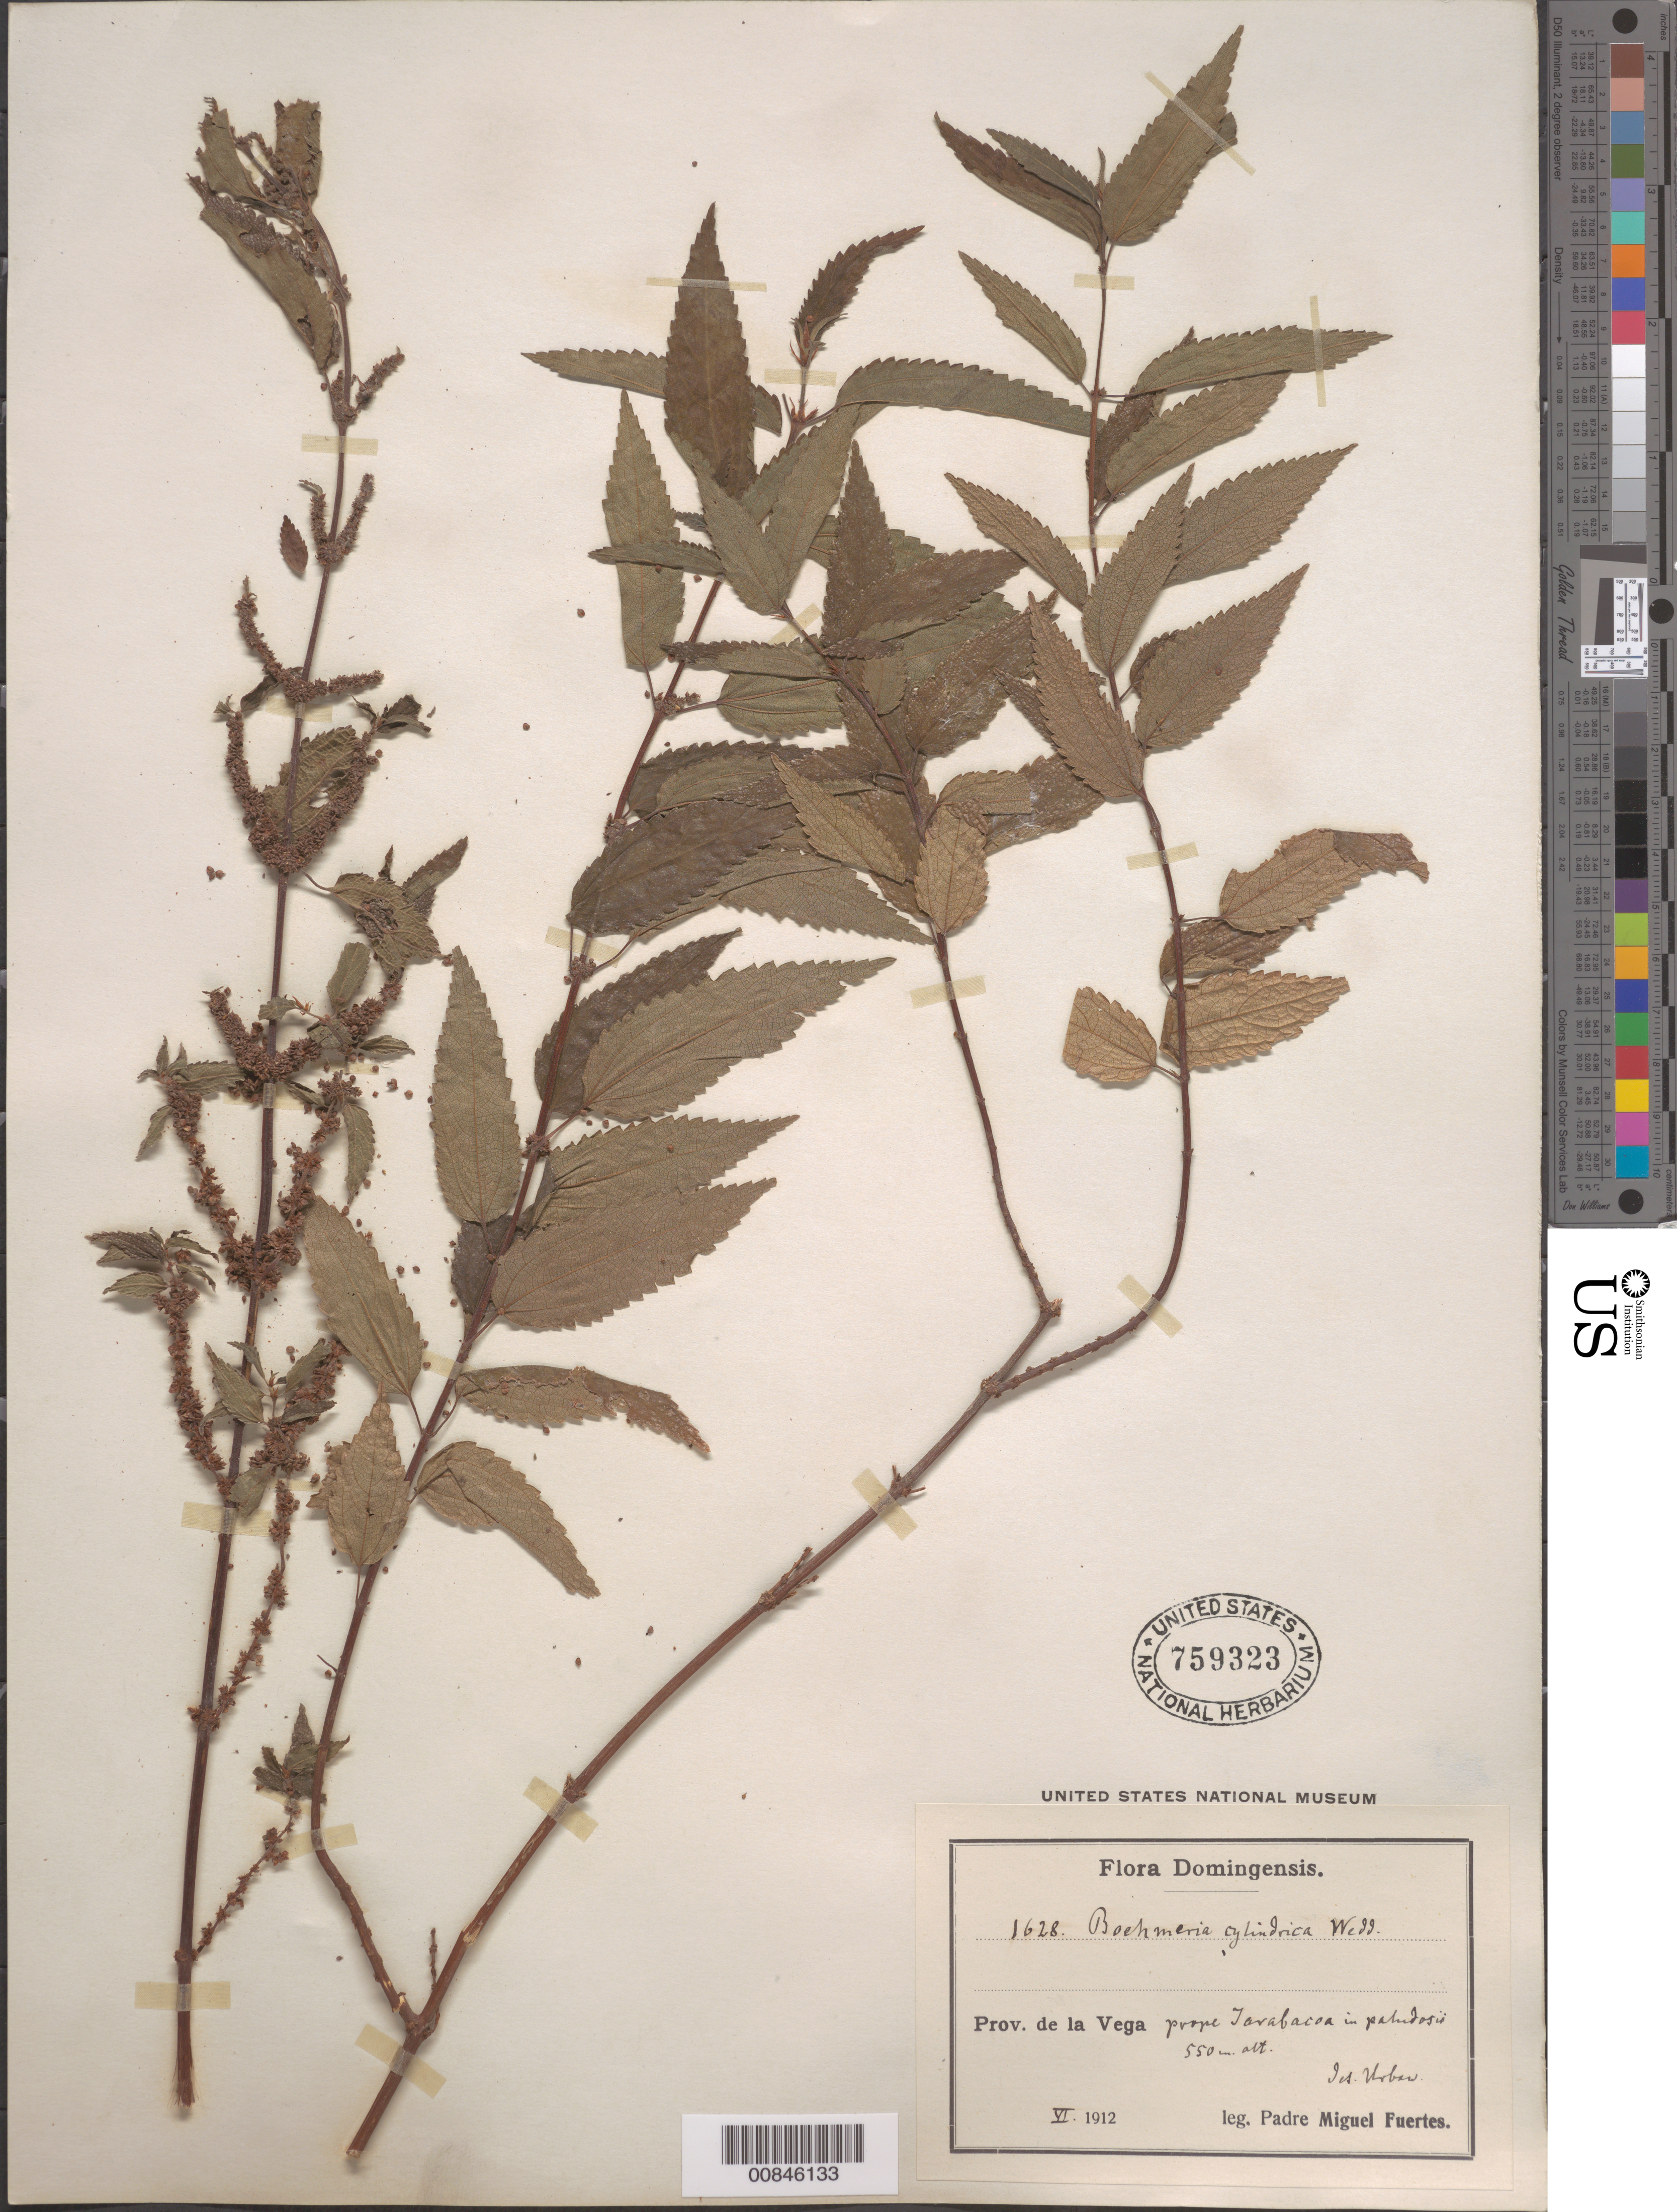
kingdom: Plantae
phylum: Tracheophyta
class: Magnoliopsida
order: Rosales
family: Urticaceae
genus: Boehmeria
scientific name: Boehmeria cylindrica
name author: (L.) Sw.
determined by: Urban, Ignatz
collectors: M. D. Fuertes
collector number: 1628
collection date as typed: Jun 1912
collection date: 1912-06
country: Dominican Republic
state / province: La Vega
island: Hispaniola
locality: Prope Jarabacoa.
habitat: In paludosii.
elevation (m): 550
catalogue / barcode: US 799323